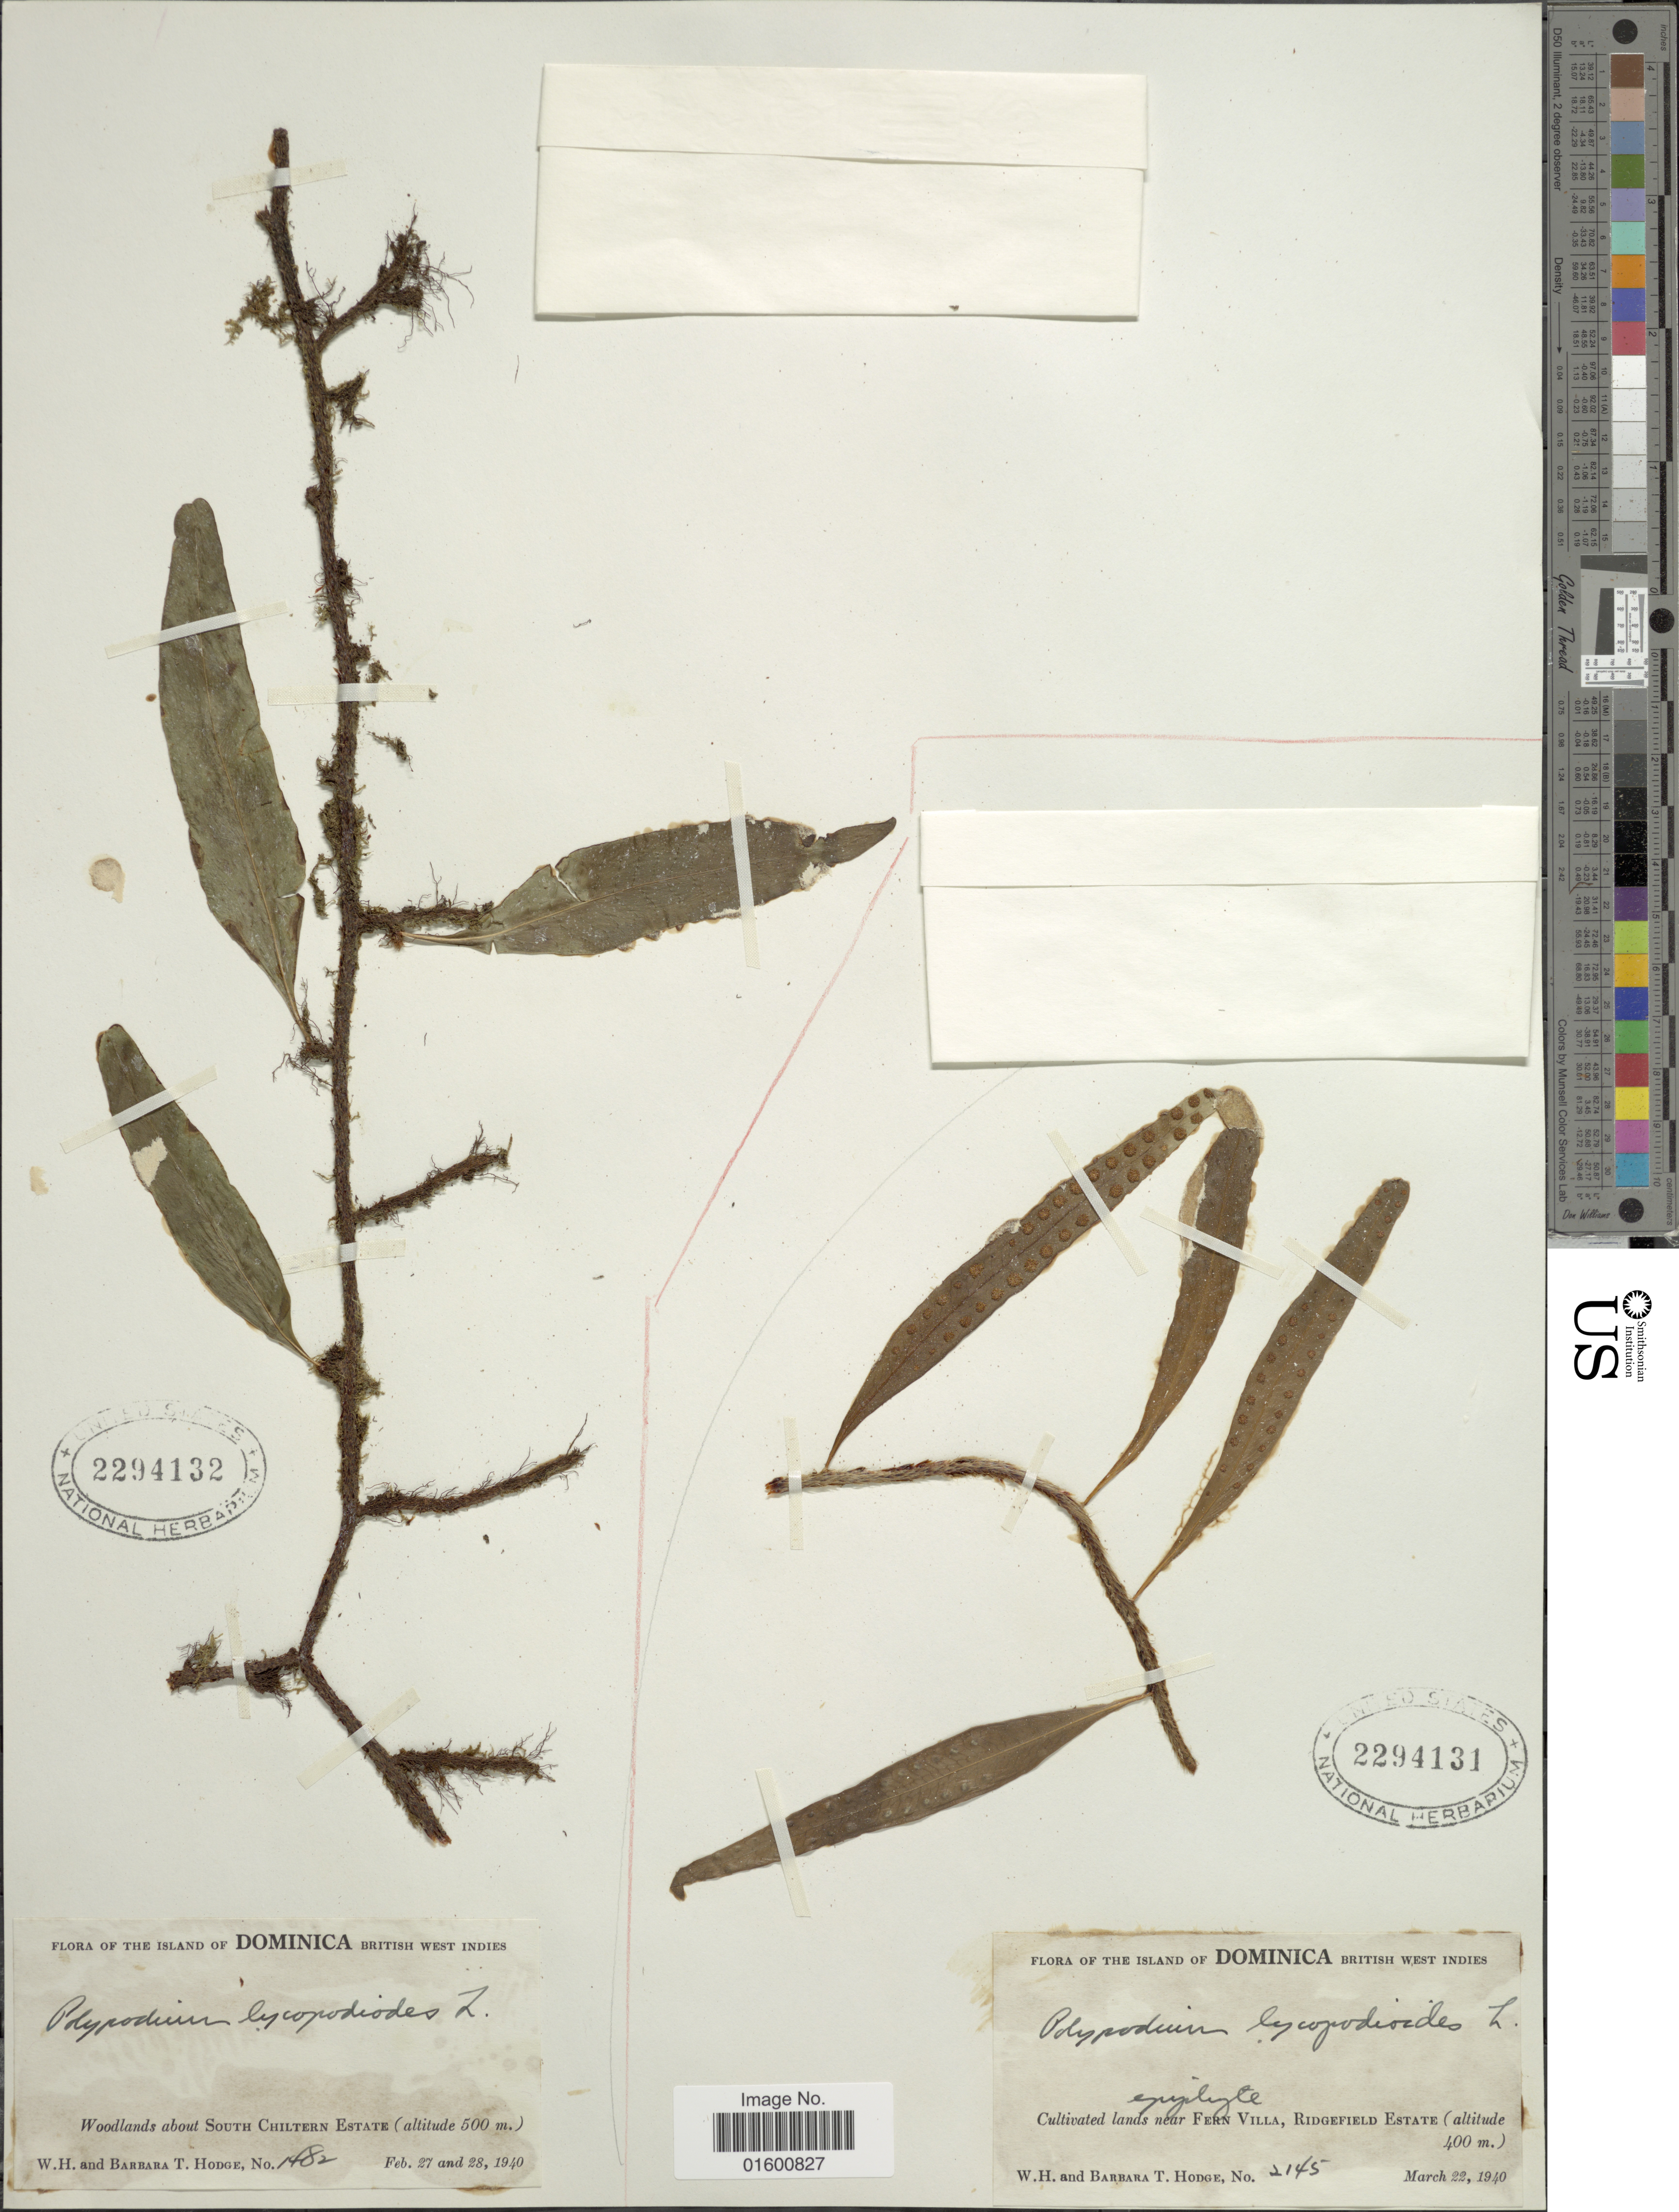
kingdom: Plantae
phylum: Tracheophyta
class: Polypodiopsida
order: Polypodiales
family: Polypodiaceae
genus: Microgramma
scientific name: Microgramma lycopodioides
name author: (L.) Copel.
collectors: W. Hodge & B. Hodge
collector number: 2145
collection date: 1940-03-22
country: Dominica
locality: Island of Dominica, British West Indies, Cultivated lands near Fern Villa, Ridgefield Estate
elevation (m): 400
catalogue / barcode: US 2294131-2